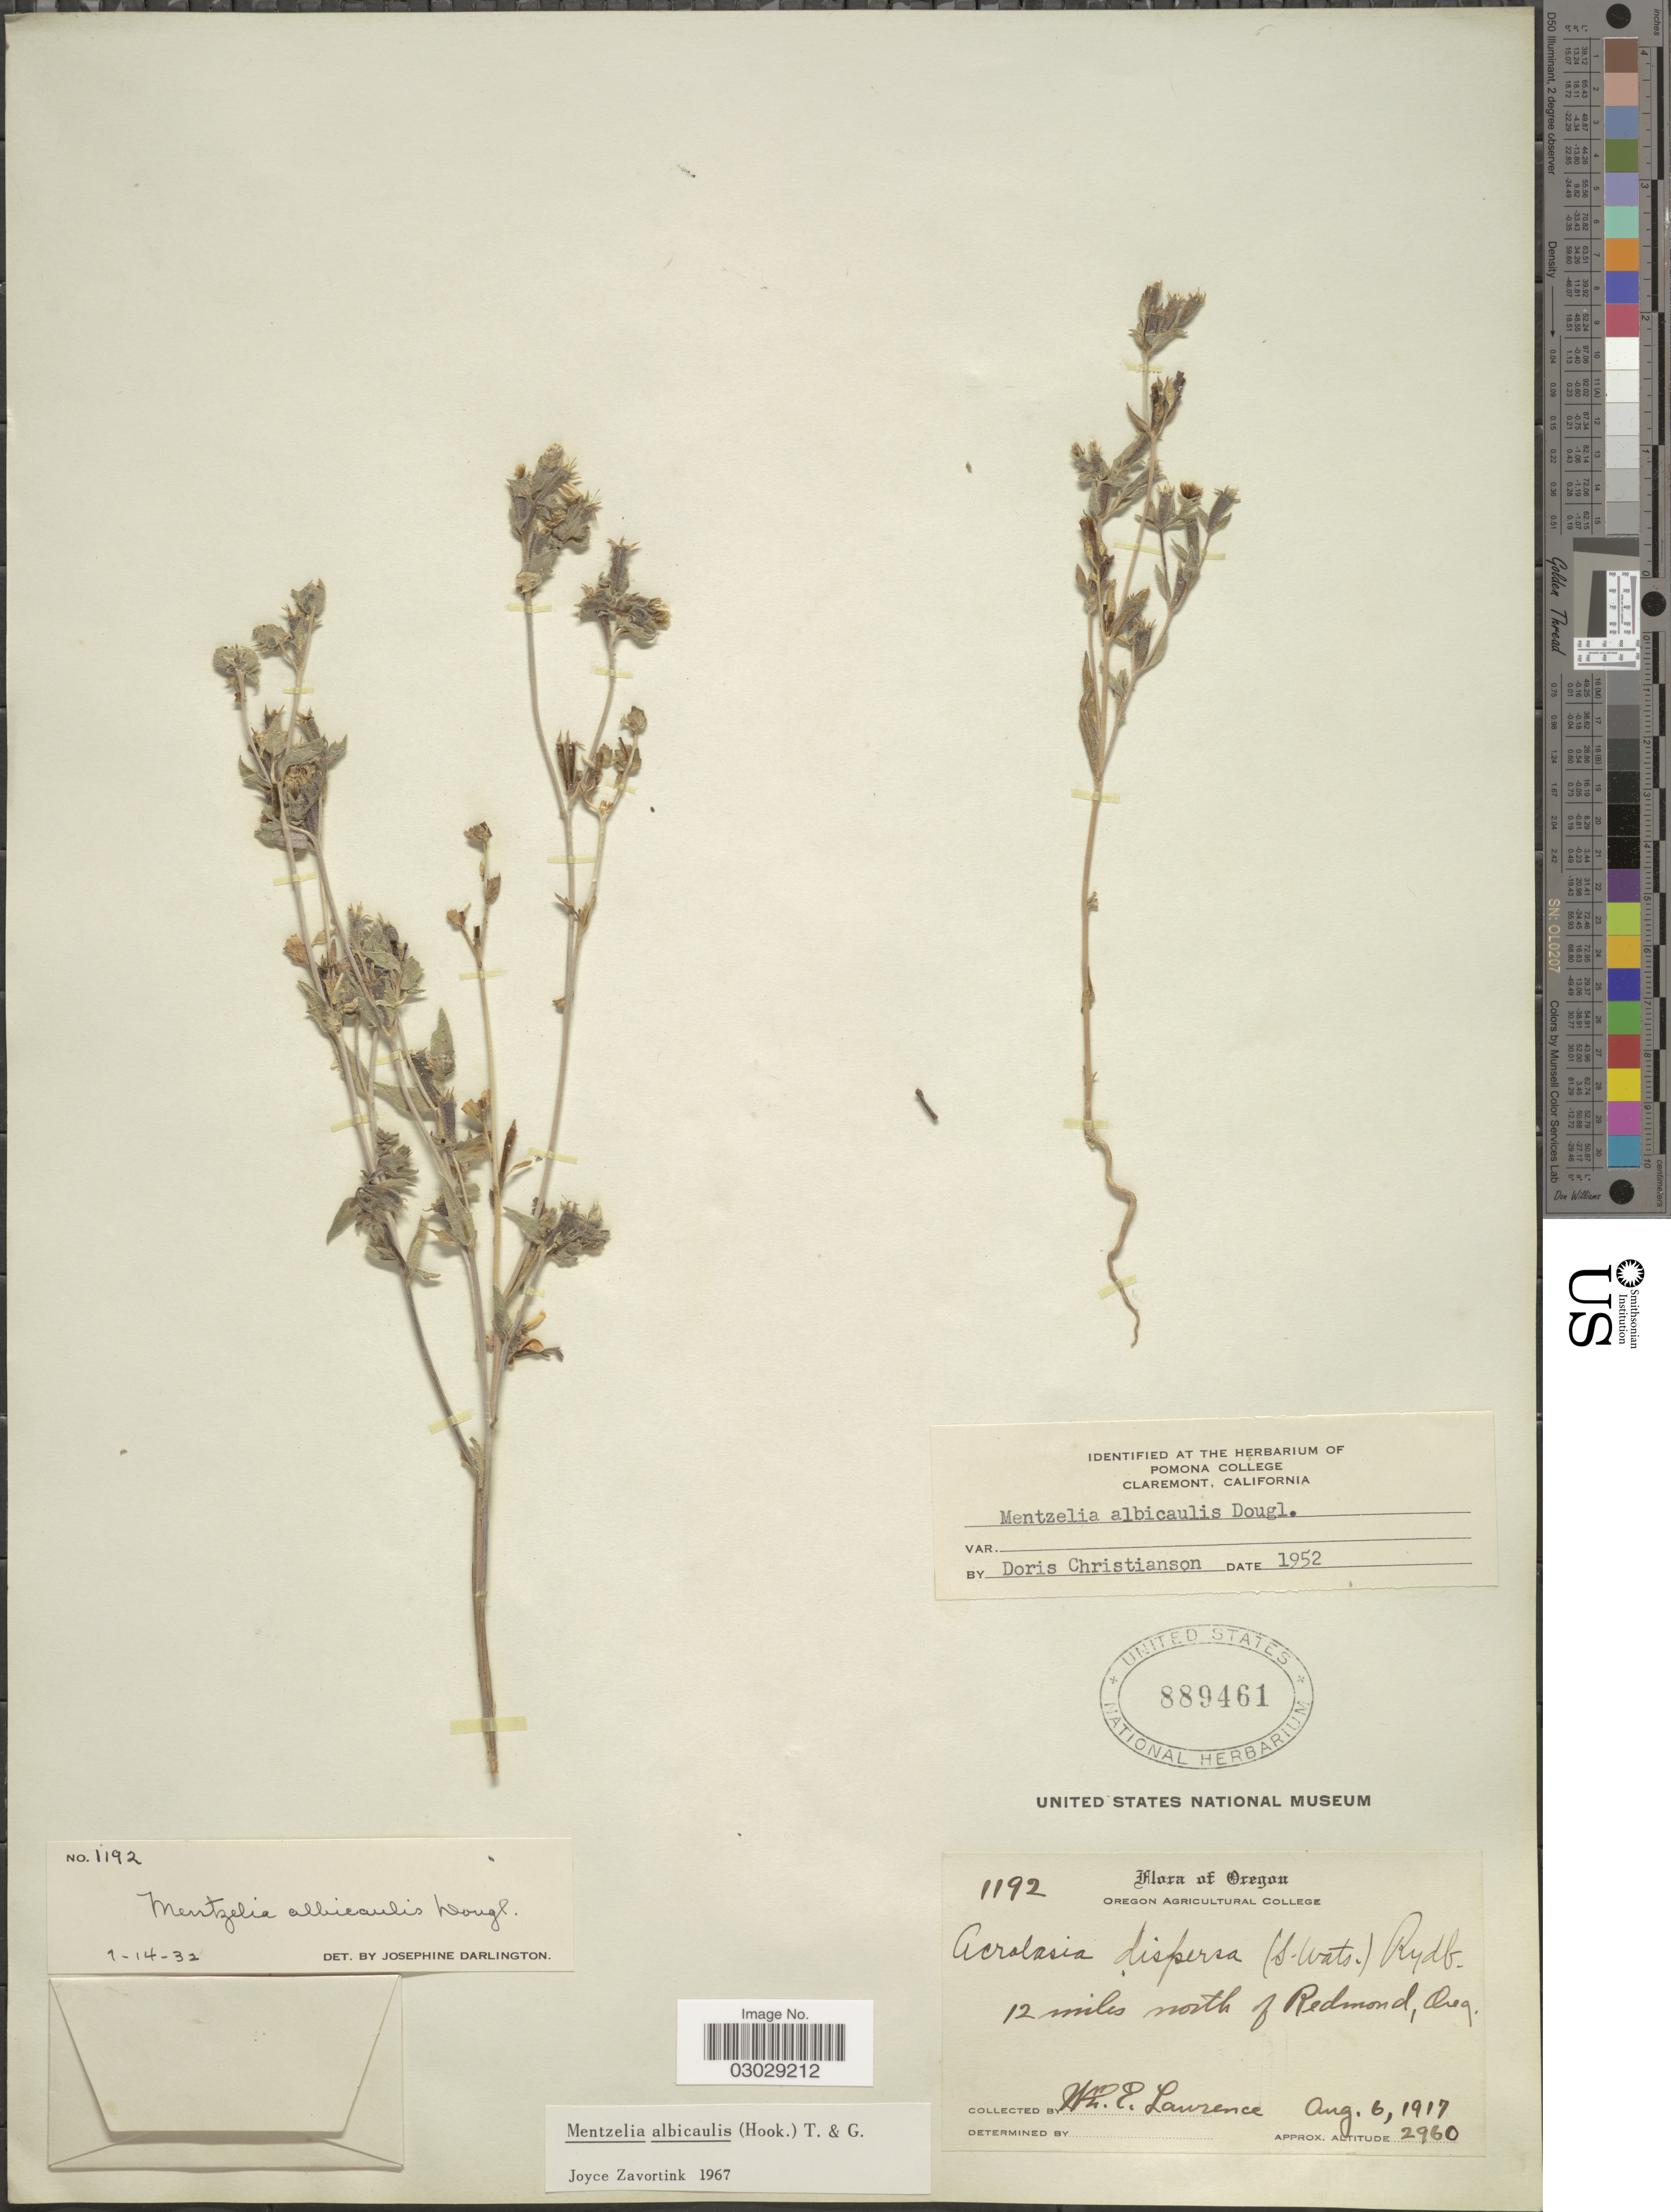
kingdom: Plantae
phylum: Tracheophyta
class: Magnoliopsida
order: Cornales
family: Loasaceae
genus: Mentzelia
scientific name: Mentzelia albicaulis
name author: (Douglas ex Hook.) Douglas ex Torr. & A. Gray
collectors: W. Lawrence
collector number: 1192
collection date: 1917-08-06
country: United States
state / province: Oregon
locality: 12 miles north of Redmond.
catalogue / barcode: US 889461